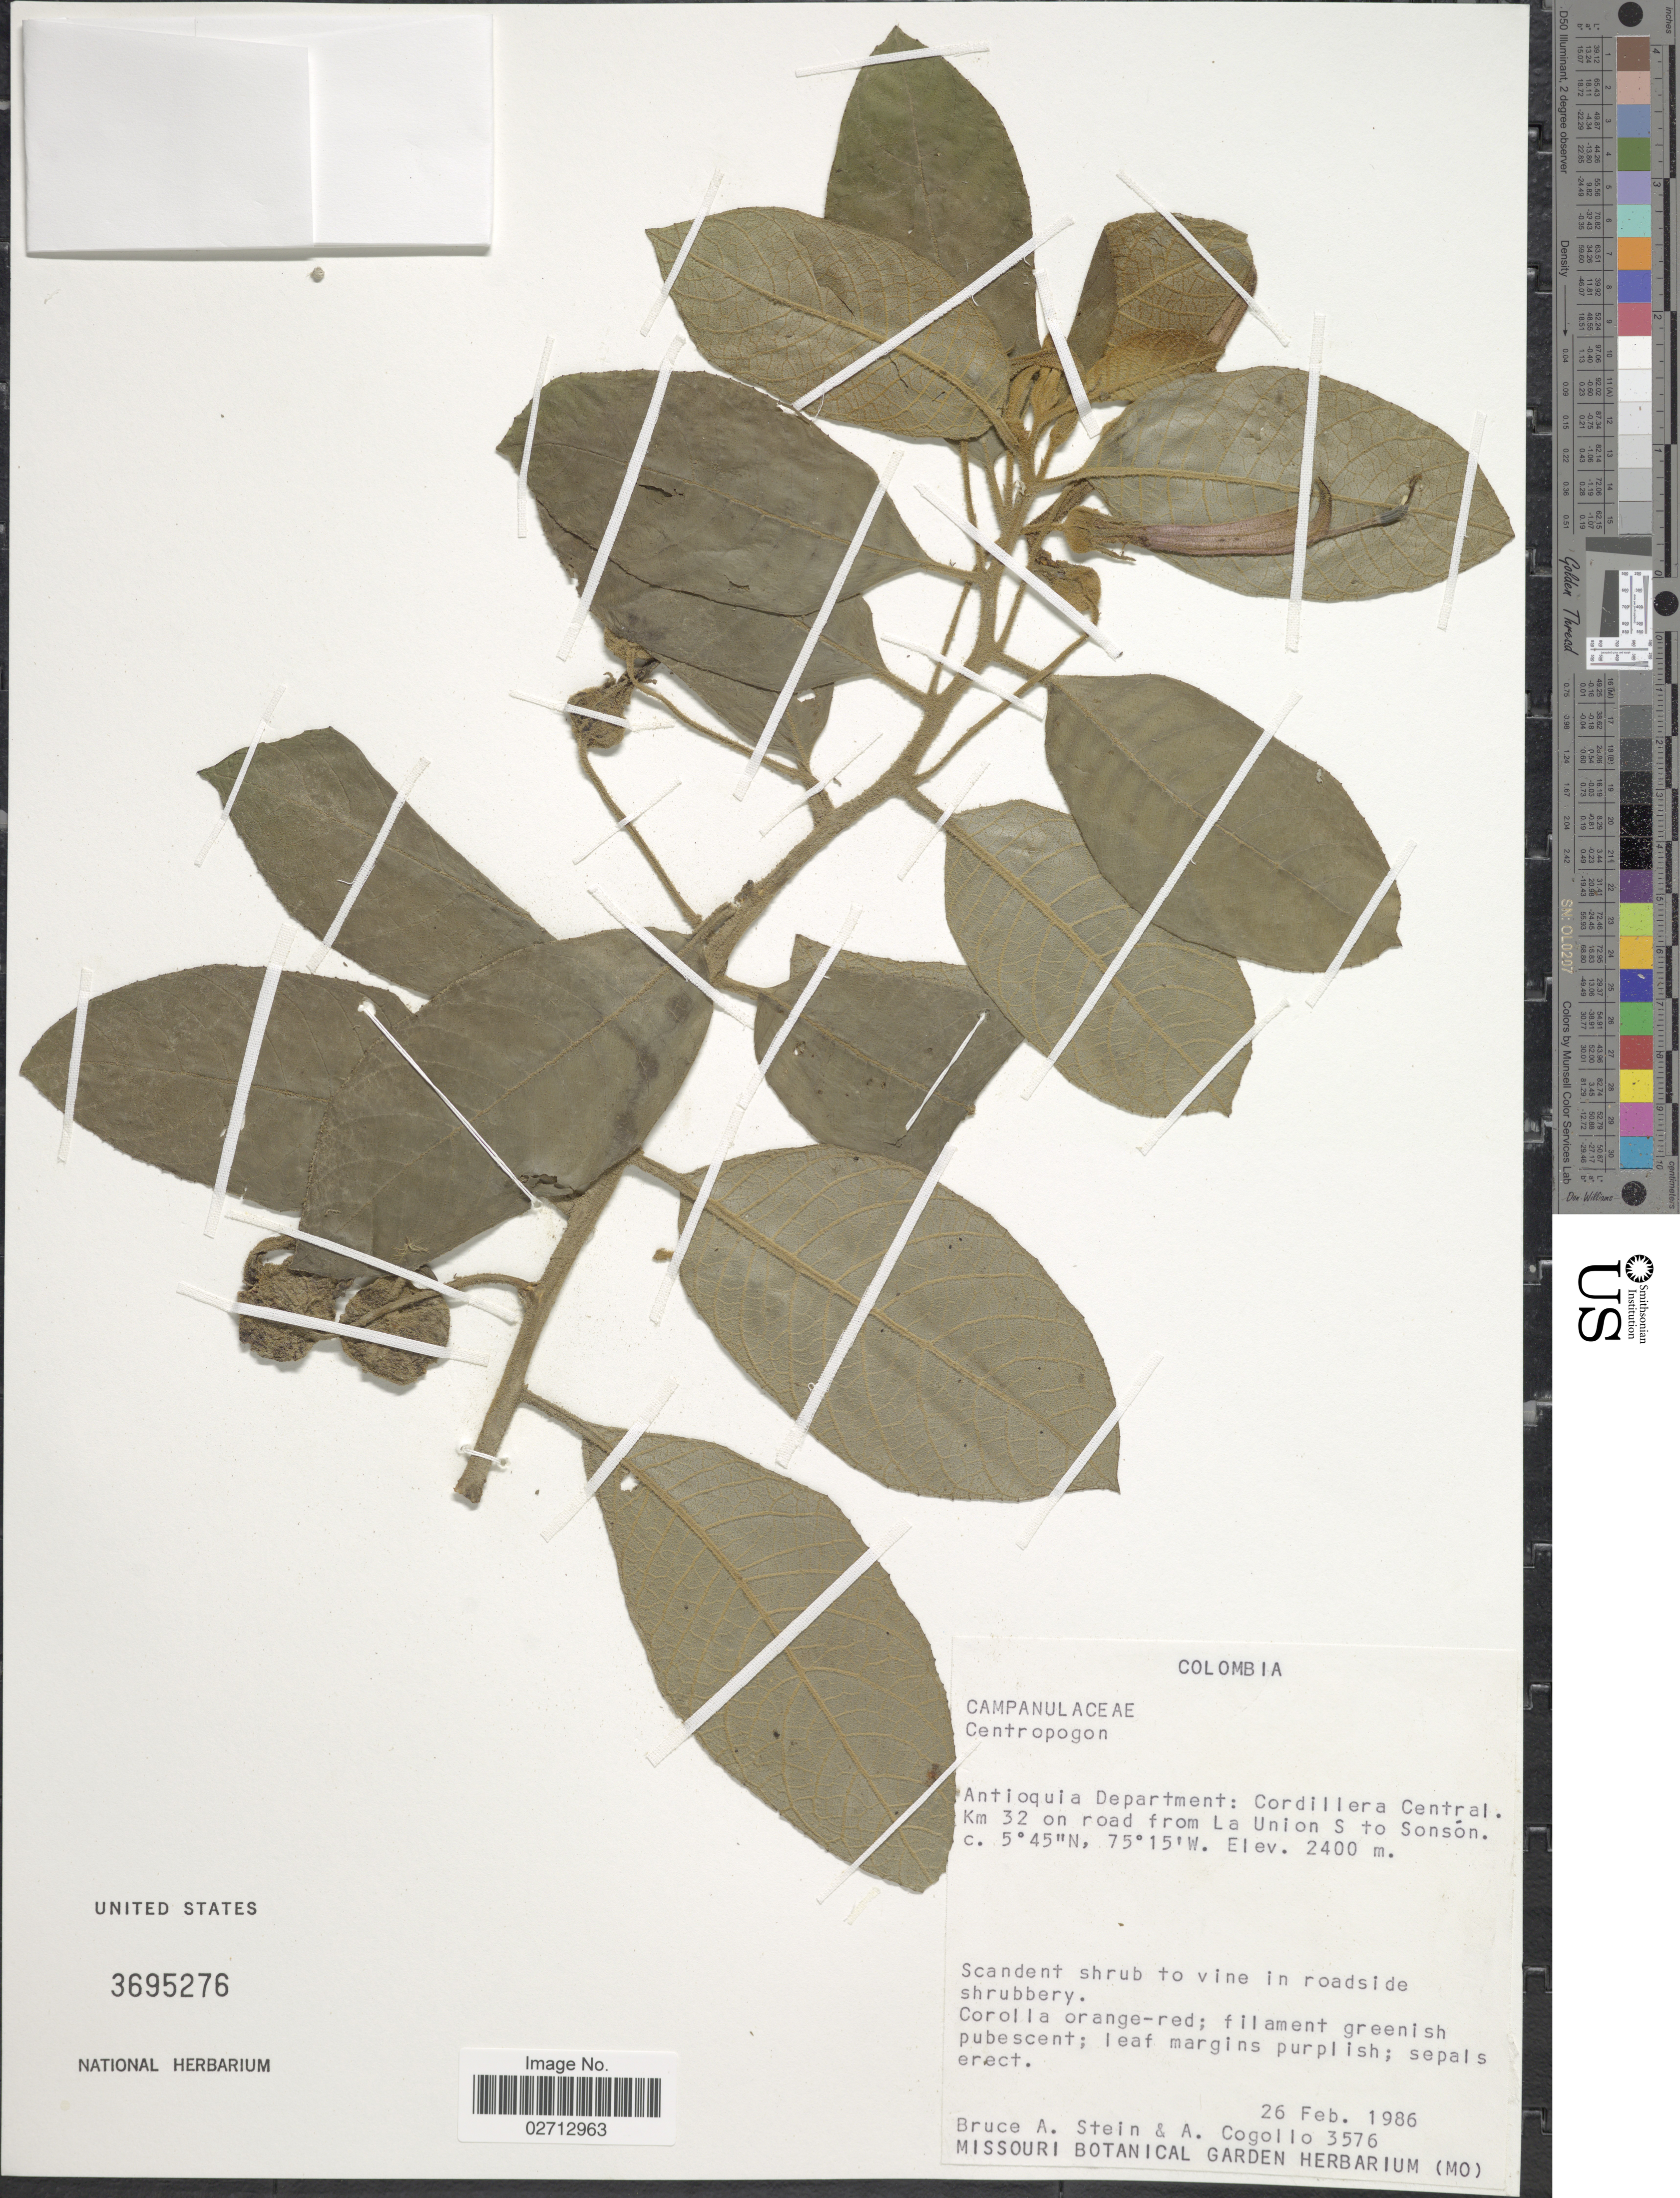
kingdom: Plantae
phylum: Tracheophyta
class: Magnoliopsida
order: Asterales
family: Campanulaceae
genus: Centropogon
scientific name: Centropogon sp.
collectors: B. A. Stein & A. Cogollo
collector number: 3576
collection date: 1986-02-26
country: Colombia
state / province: Antioquia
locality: Cordillera Central. Km 32 on road from La Union S to Sonson.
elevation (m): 2400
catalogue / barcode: US 3695276